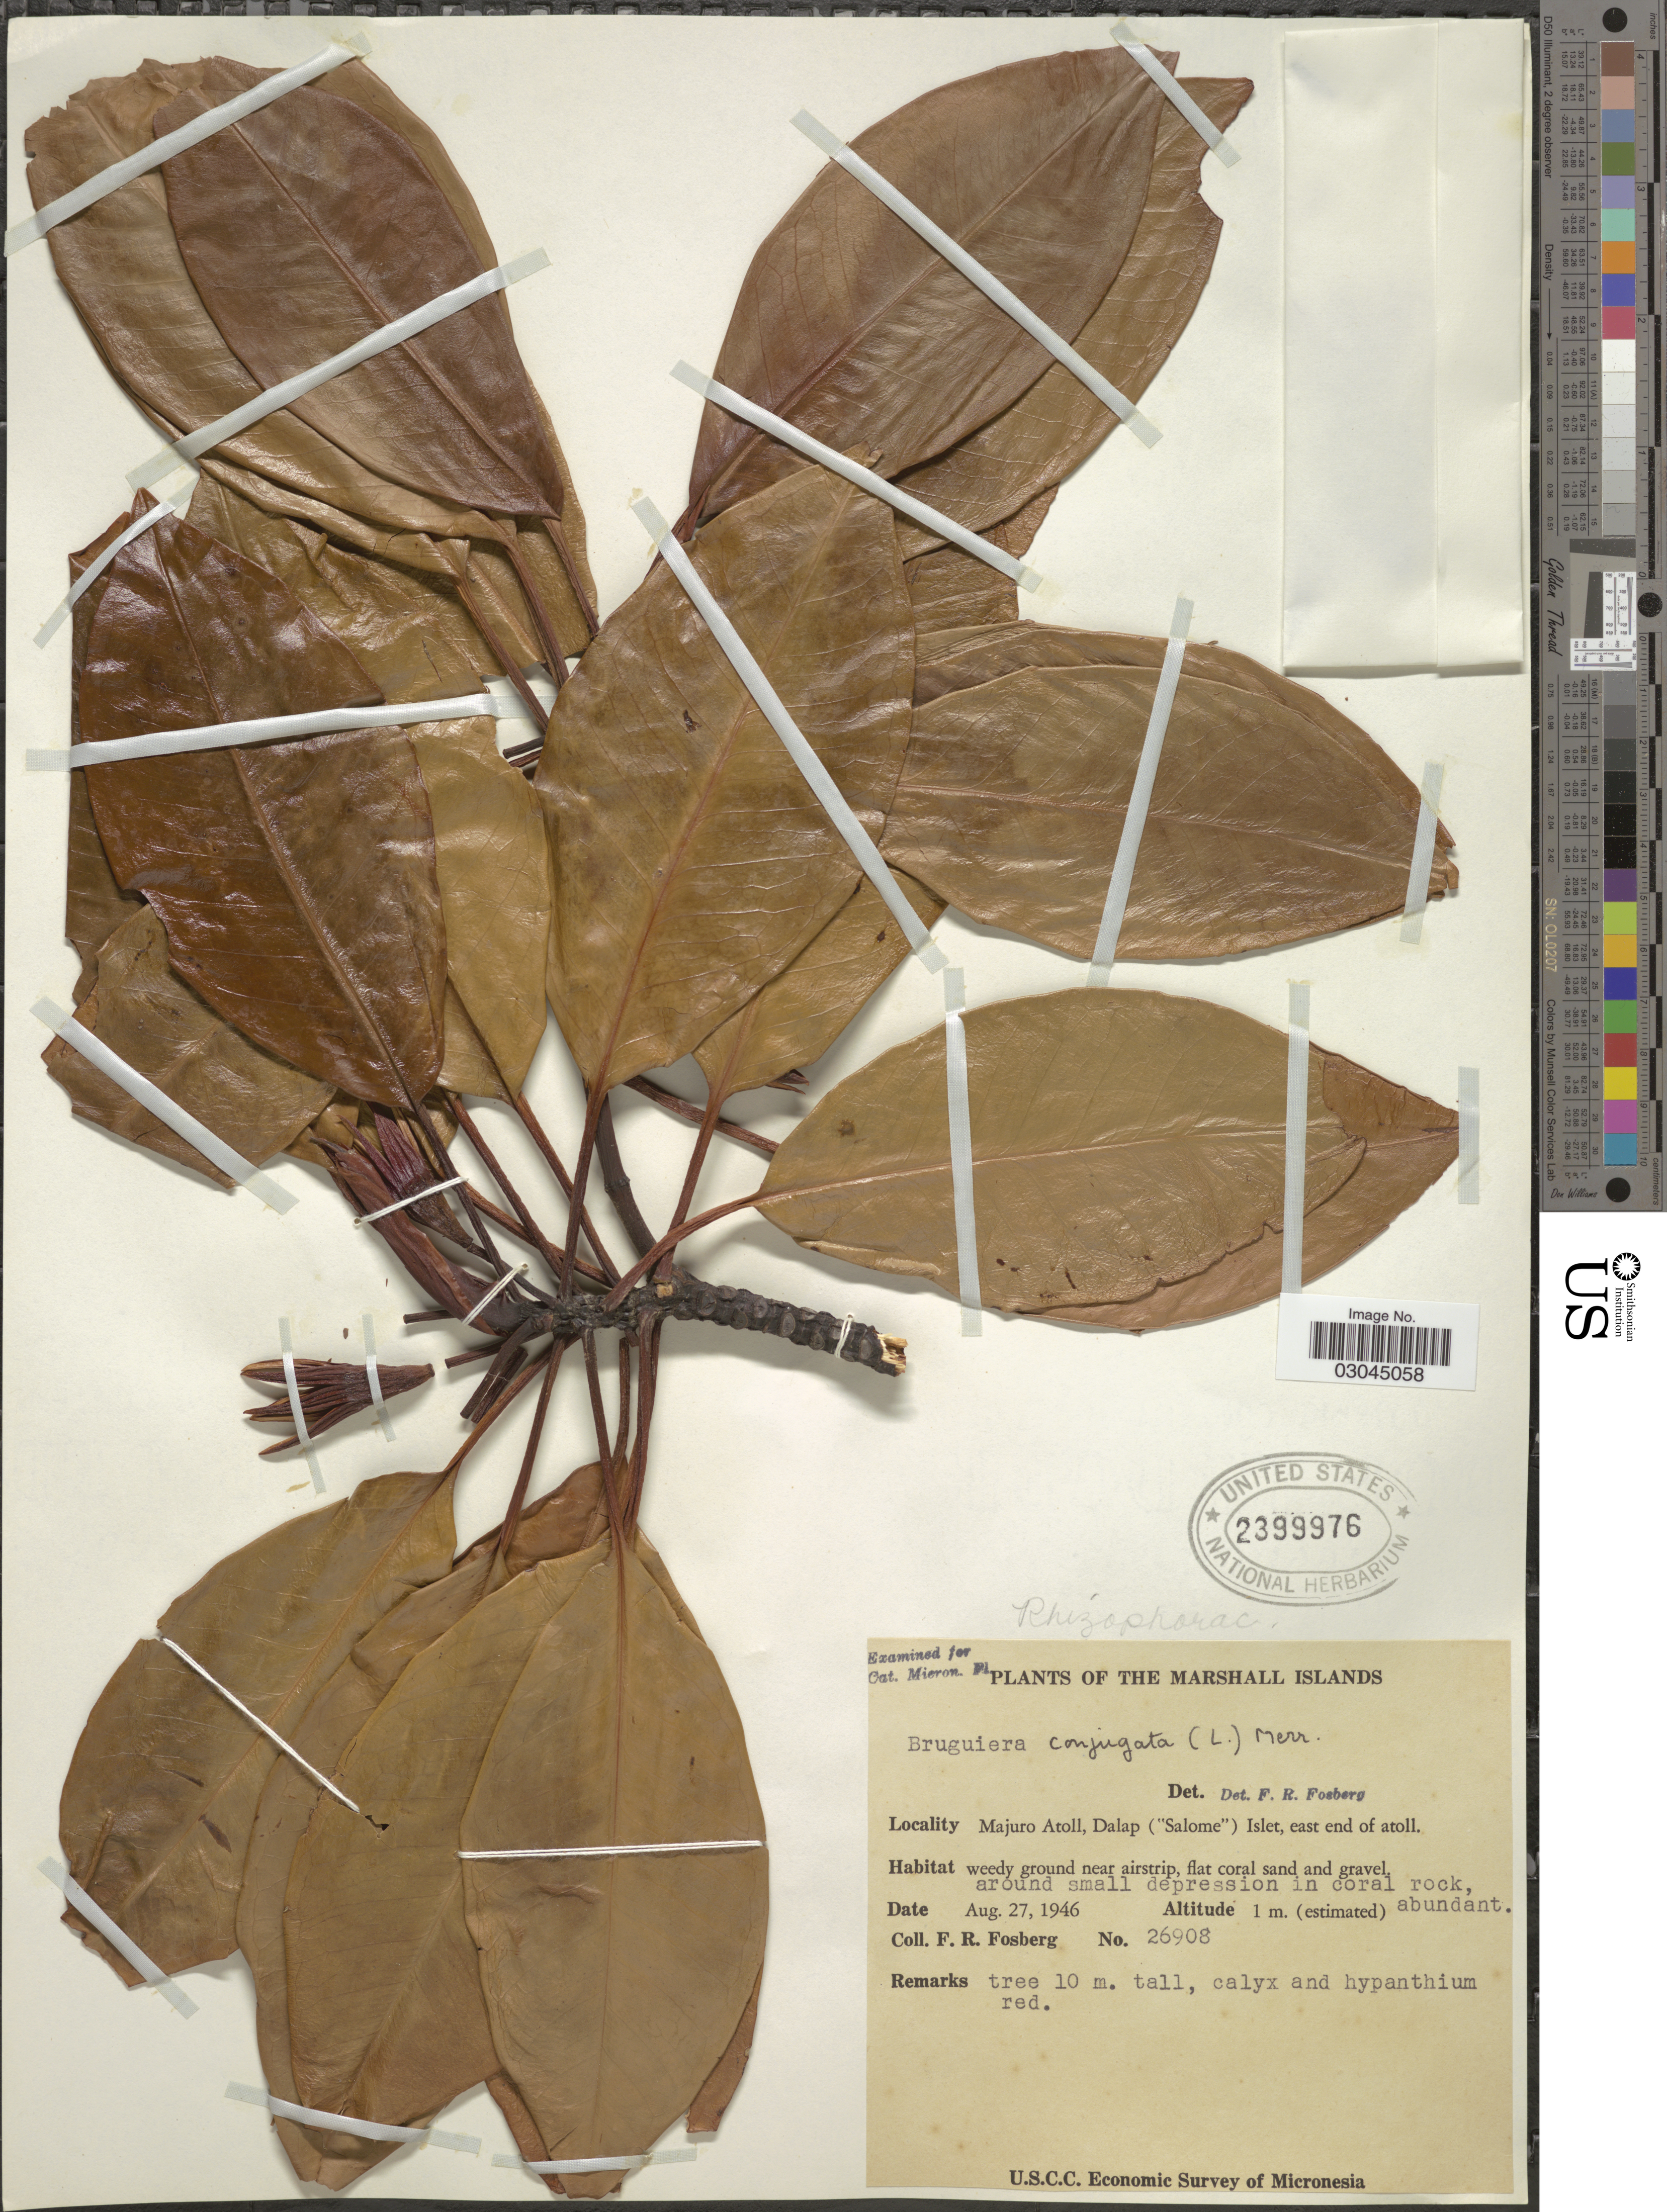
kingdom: Plantae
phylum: Tracheophyta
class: Magnoliopsida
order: Malpighiales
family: Rhizophoraceae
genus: Bruguiera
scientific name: Bruguiera gymnorhiza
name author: (L.) Savigny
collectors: F. R. Fosberg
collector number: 26908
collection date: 1946-08-27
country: Marshall Islands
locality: The Marshall Islands, Majuro Atoll, Dalap ("Salome") Islet, east end of atoll.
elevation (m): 1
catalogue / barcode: US 2399976